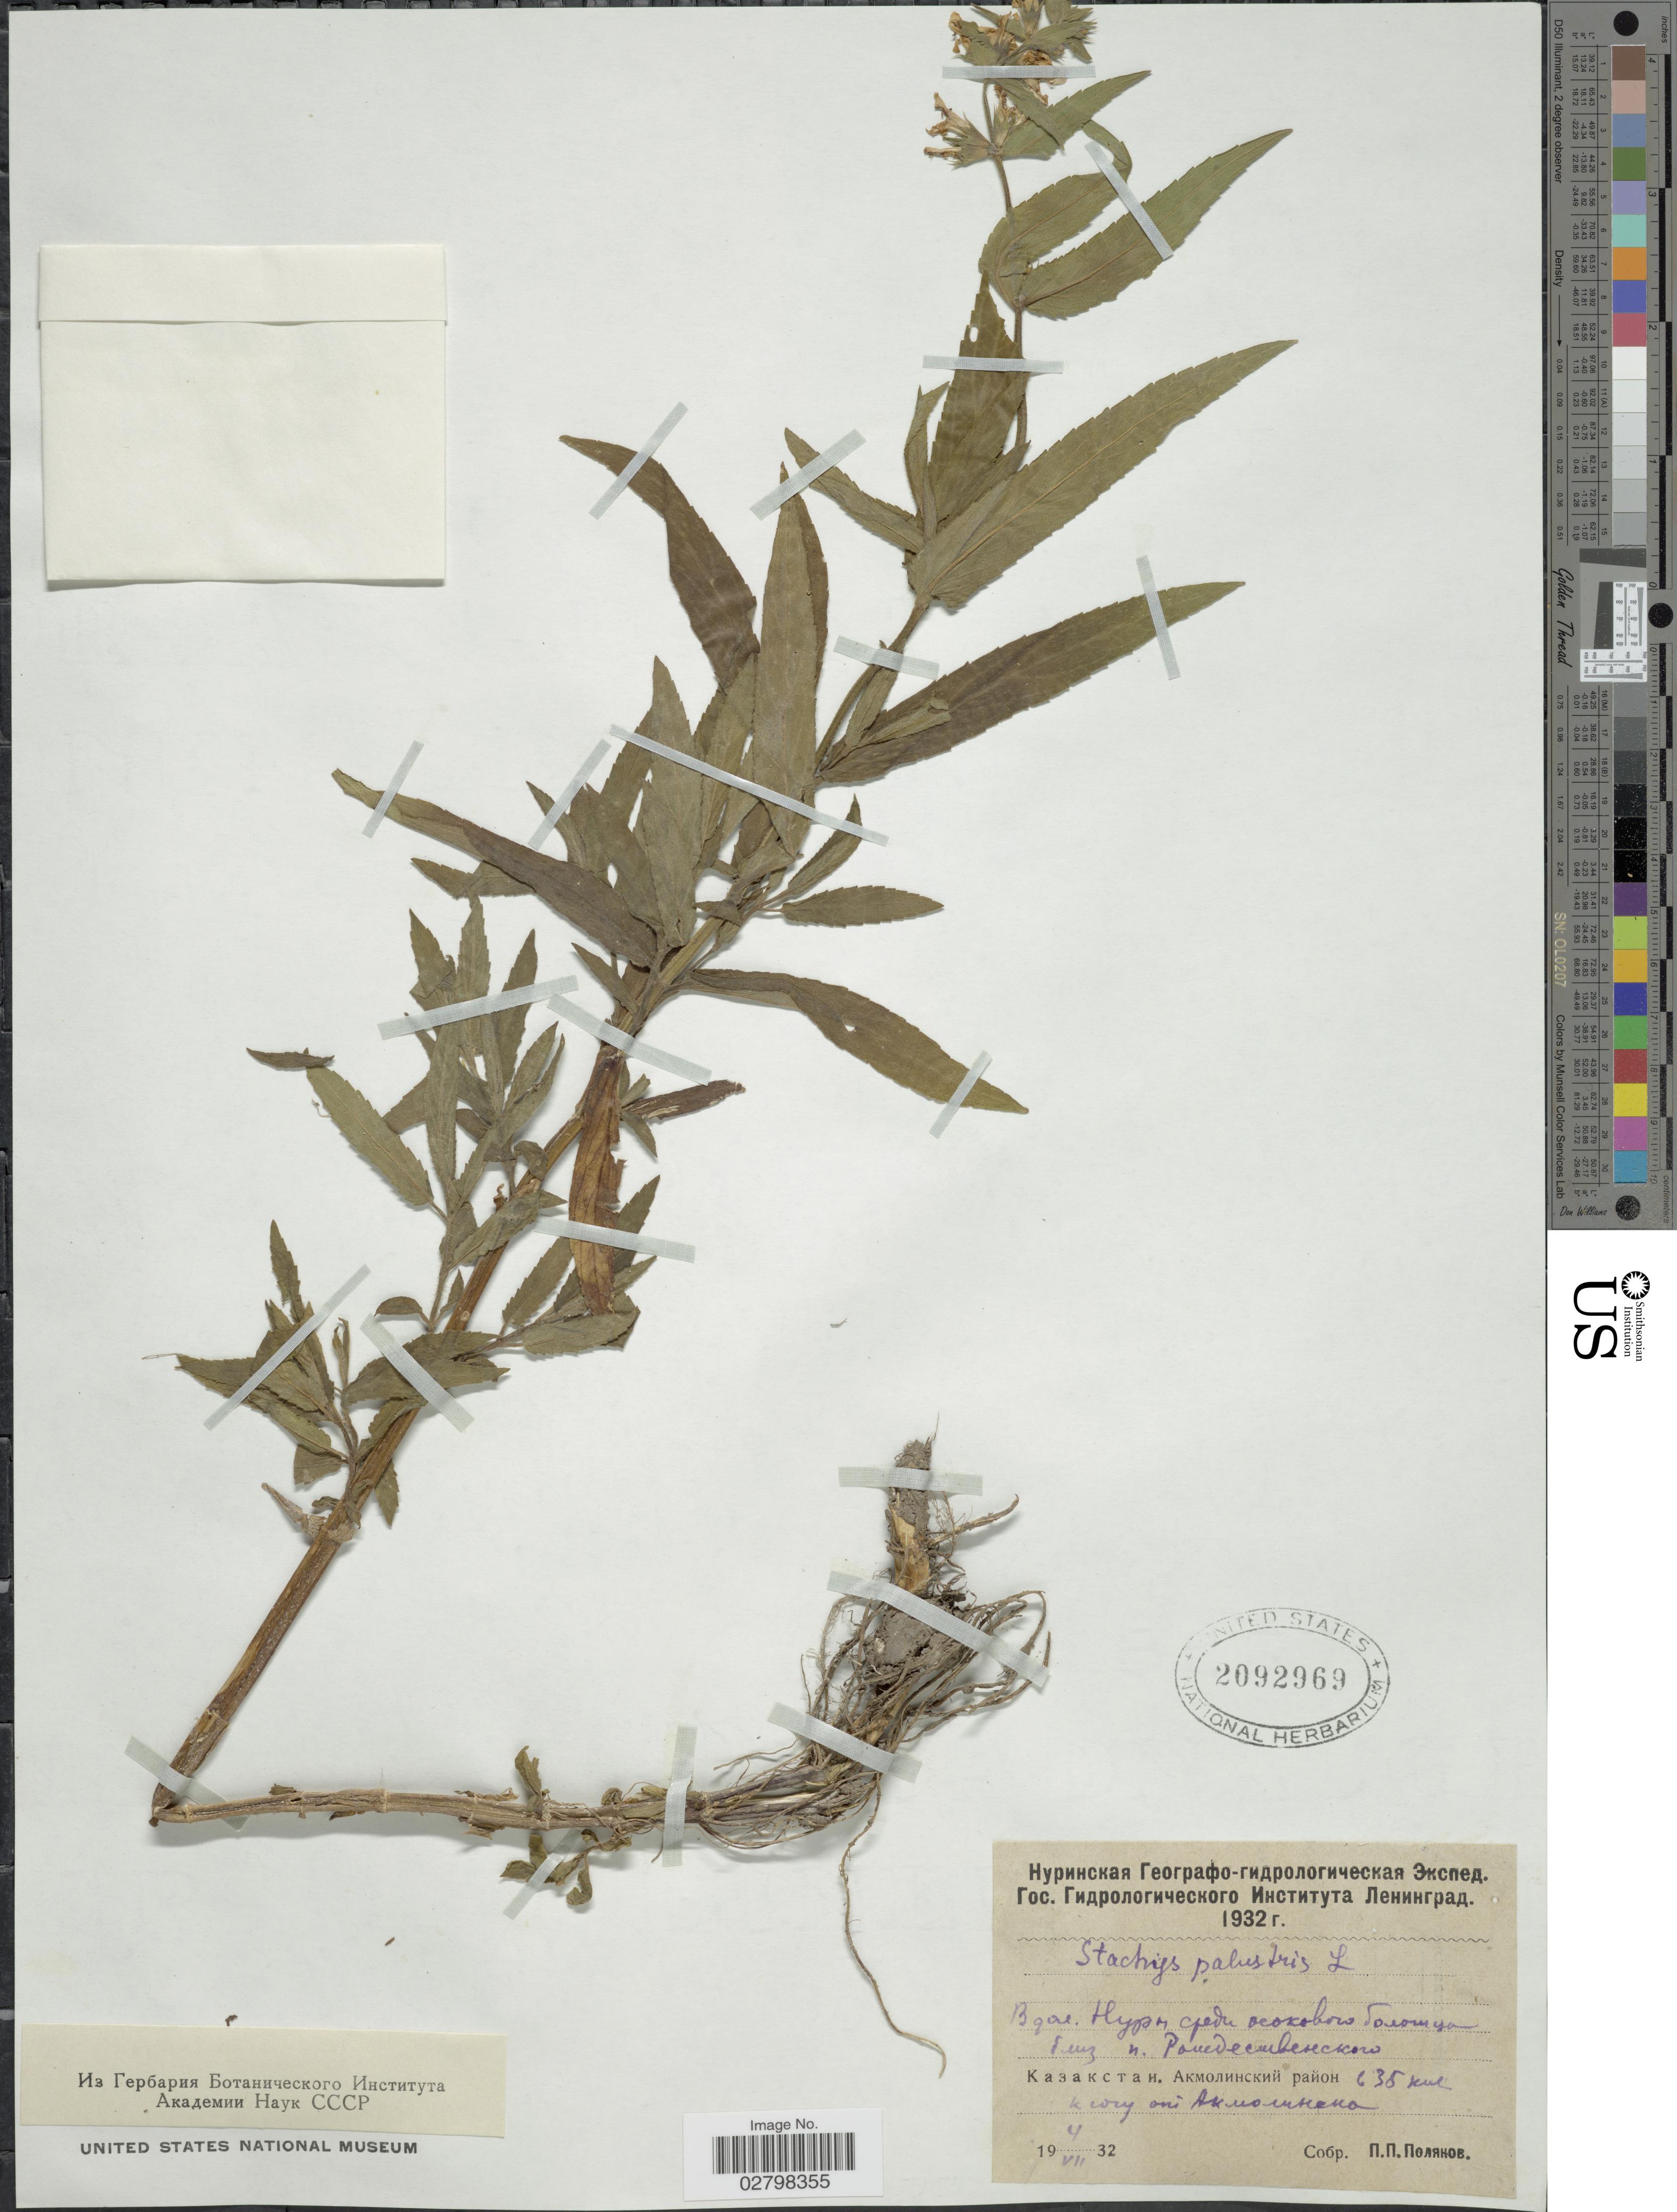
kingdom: Plantae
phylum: Tracheophyta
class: Magnoliopsida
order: Lamiales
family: Lamiaceae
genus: Stachys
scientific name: Stachys palustris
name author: L.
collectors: P. Polyanov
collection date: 1932-07-04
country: Kazakhstan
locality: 35 km south of Akmolinsk (now is Astana)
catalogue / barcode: US 2092969